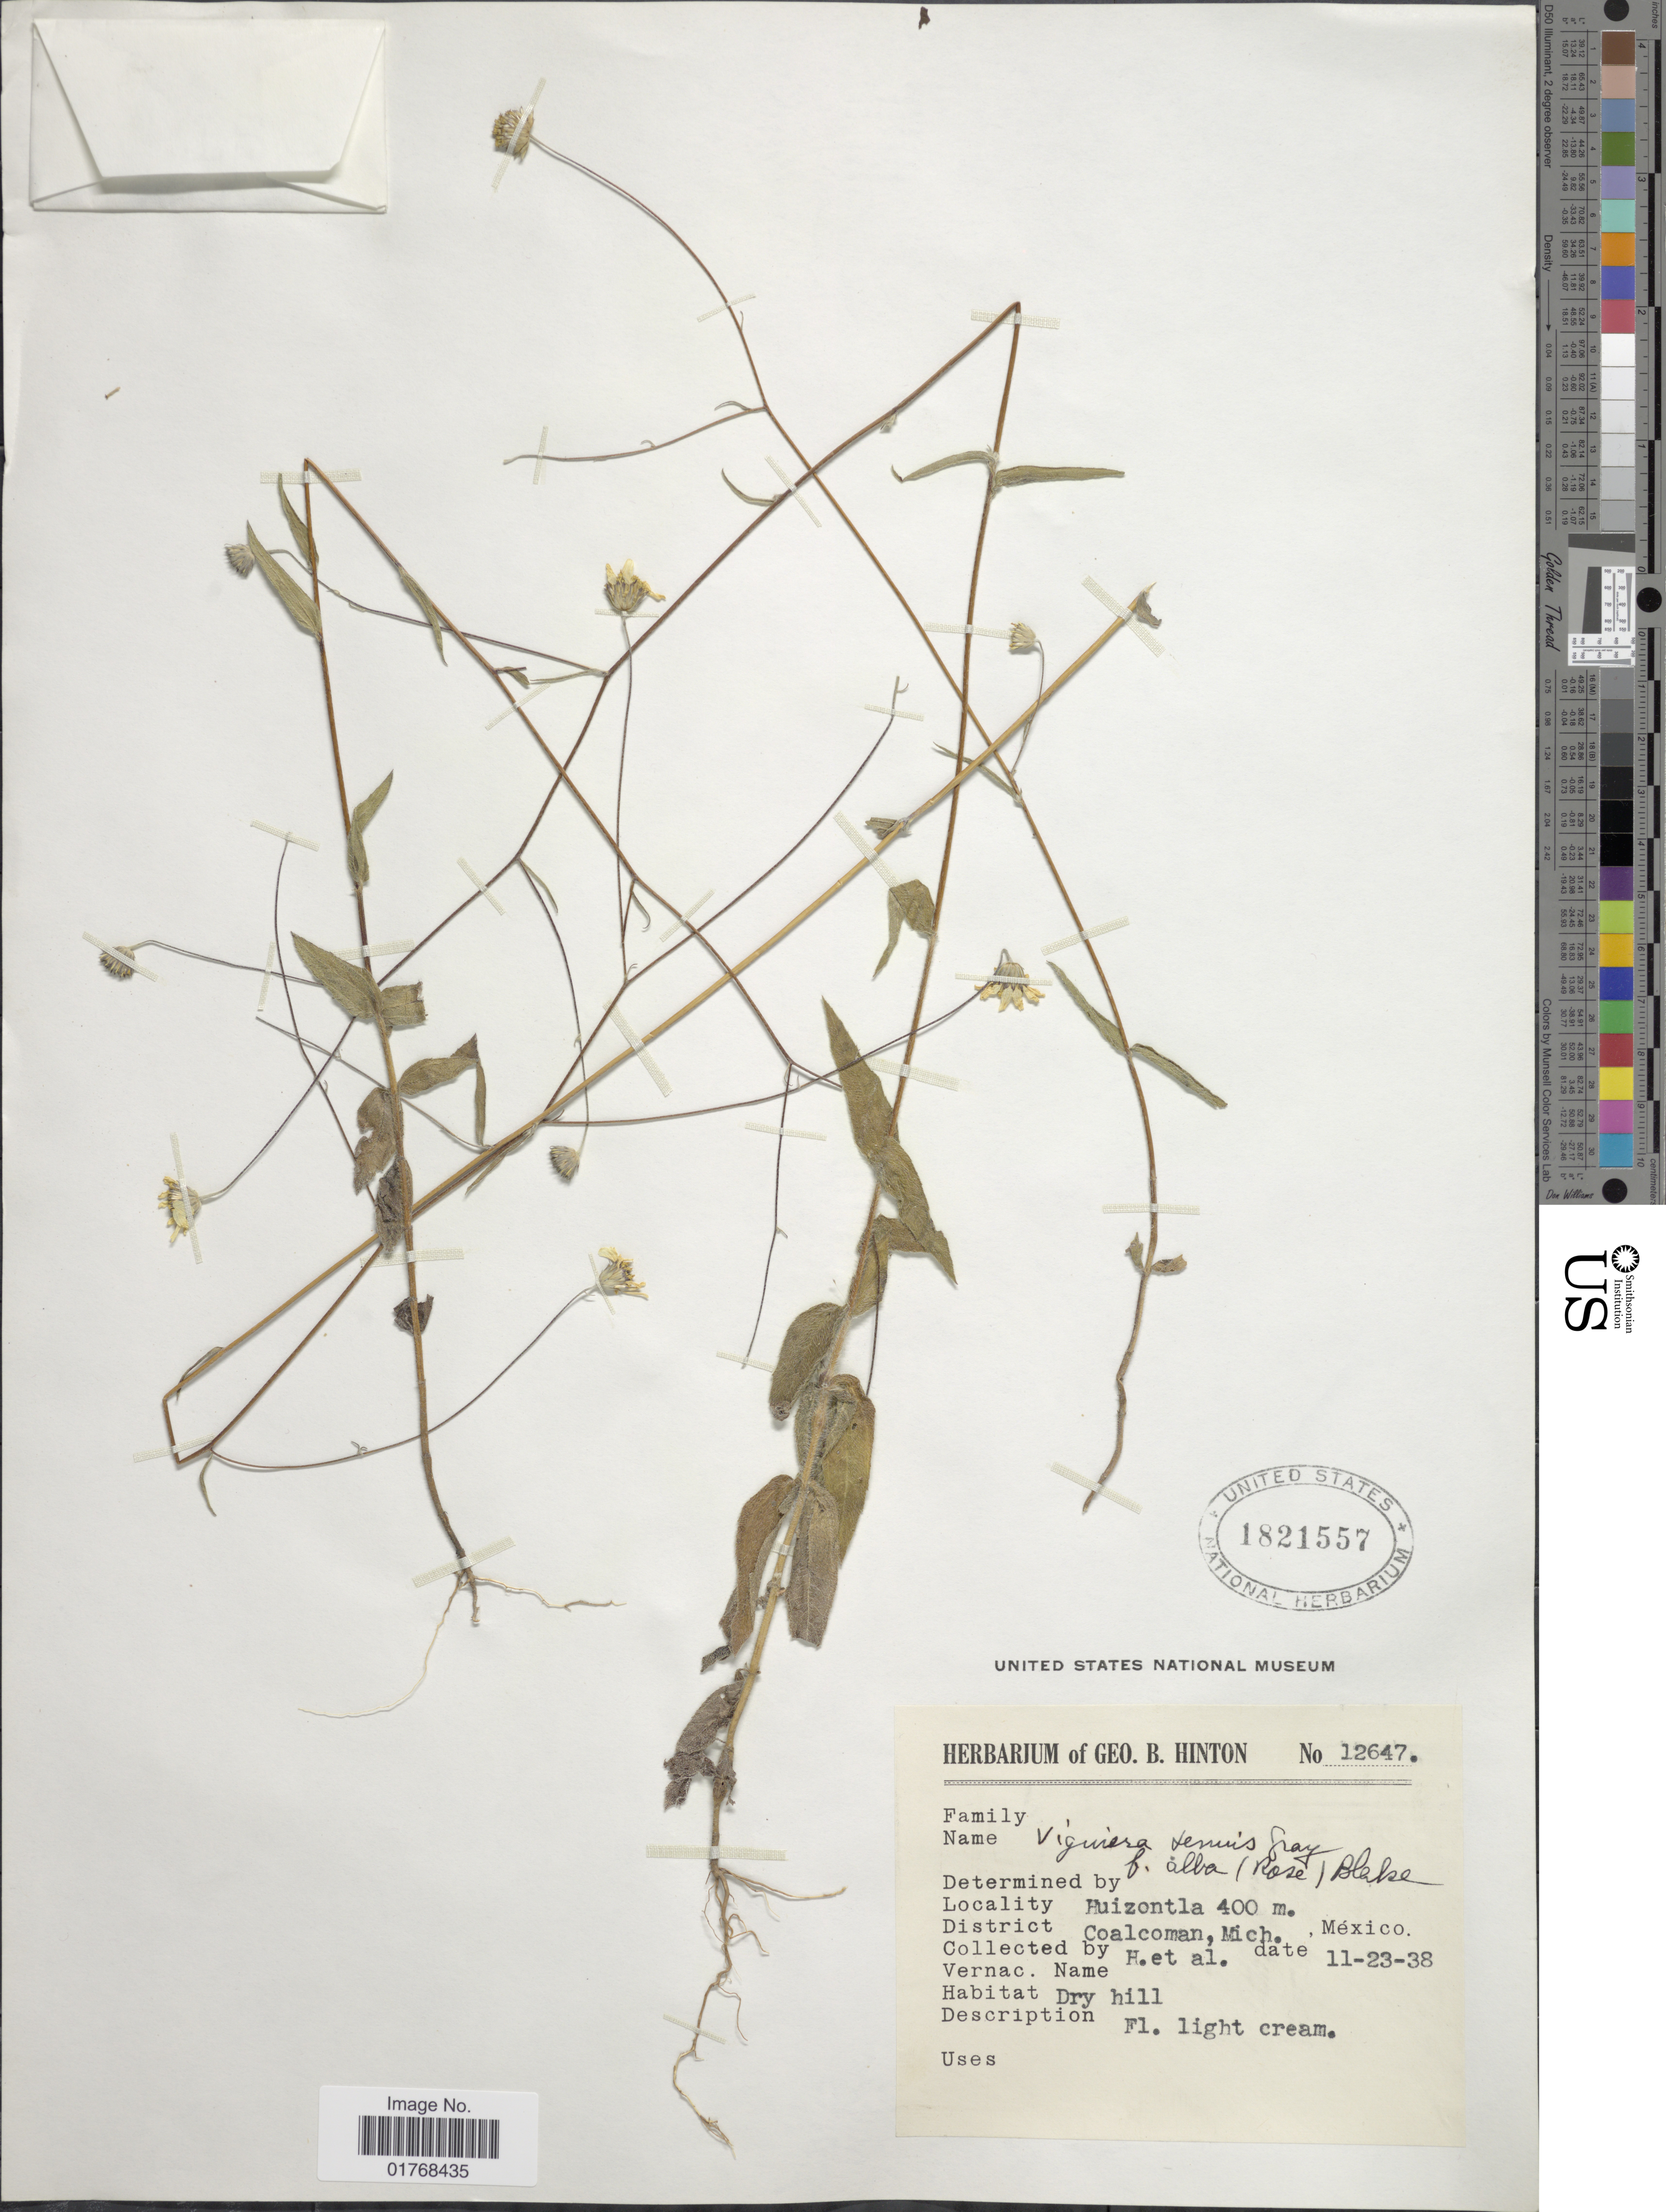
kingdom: Plantae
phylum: Tracheophyta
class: Magnoliopsida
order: Asterales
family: Asteraceae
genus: Viguiera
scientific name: Viguiera tenuis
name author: A. Gray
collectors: G. B. Hinton & et al.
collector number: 12647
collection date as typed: Transcribed d/m/y: 23/11/38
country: Mexico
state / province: Michoacán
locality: Huizontla. District Coalcoman, Mich., Mexico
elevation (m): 400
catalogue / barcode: US 1821557